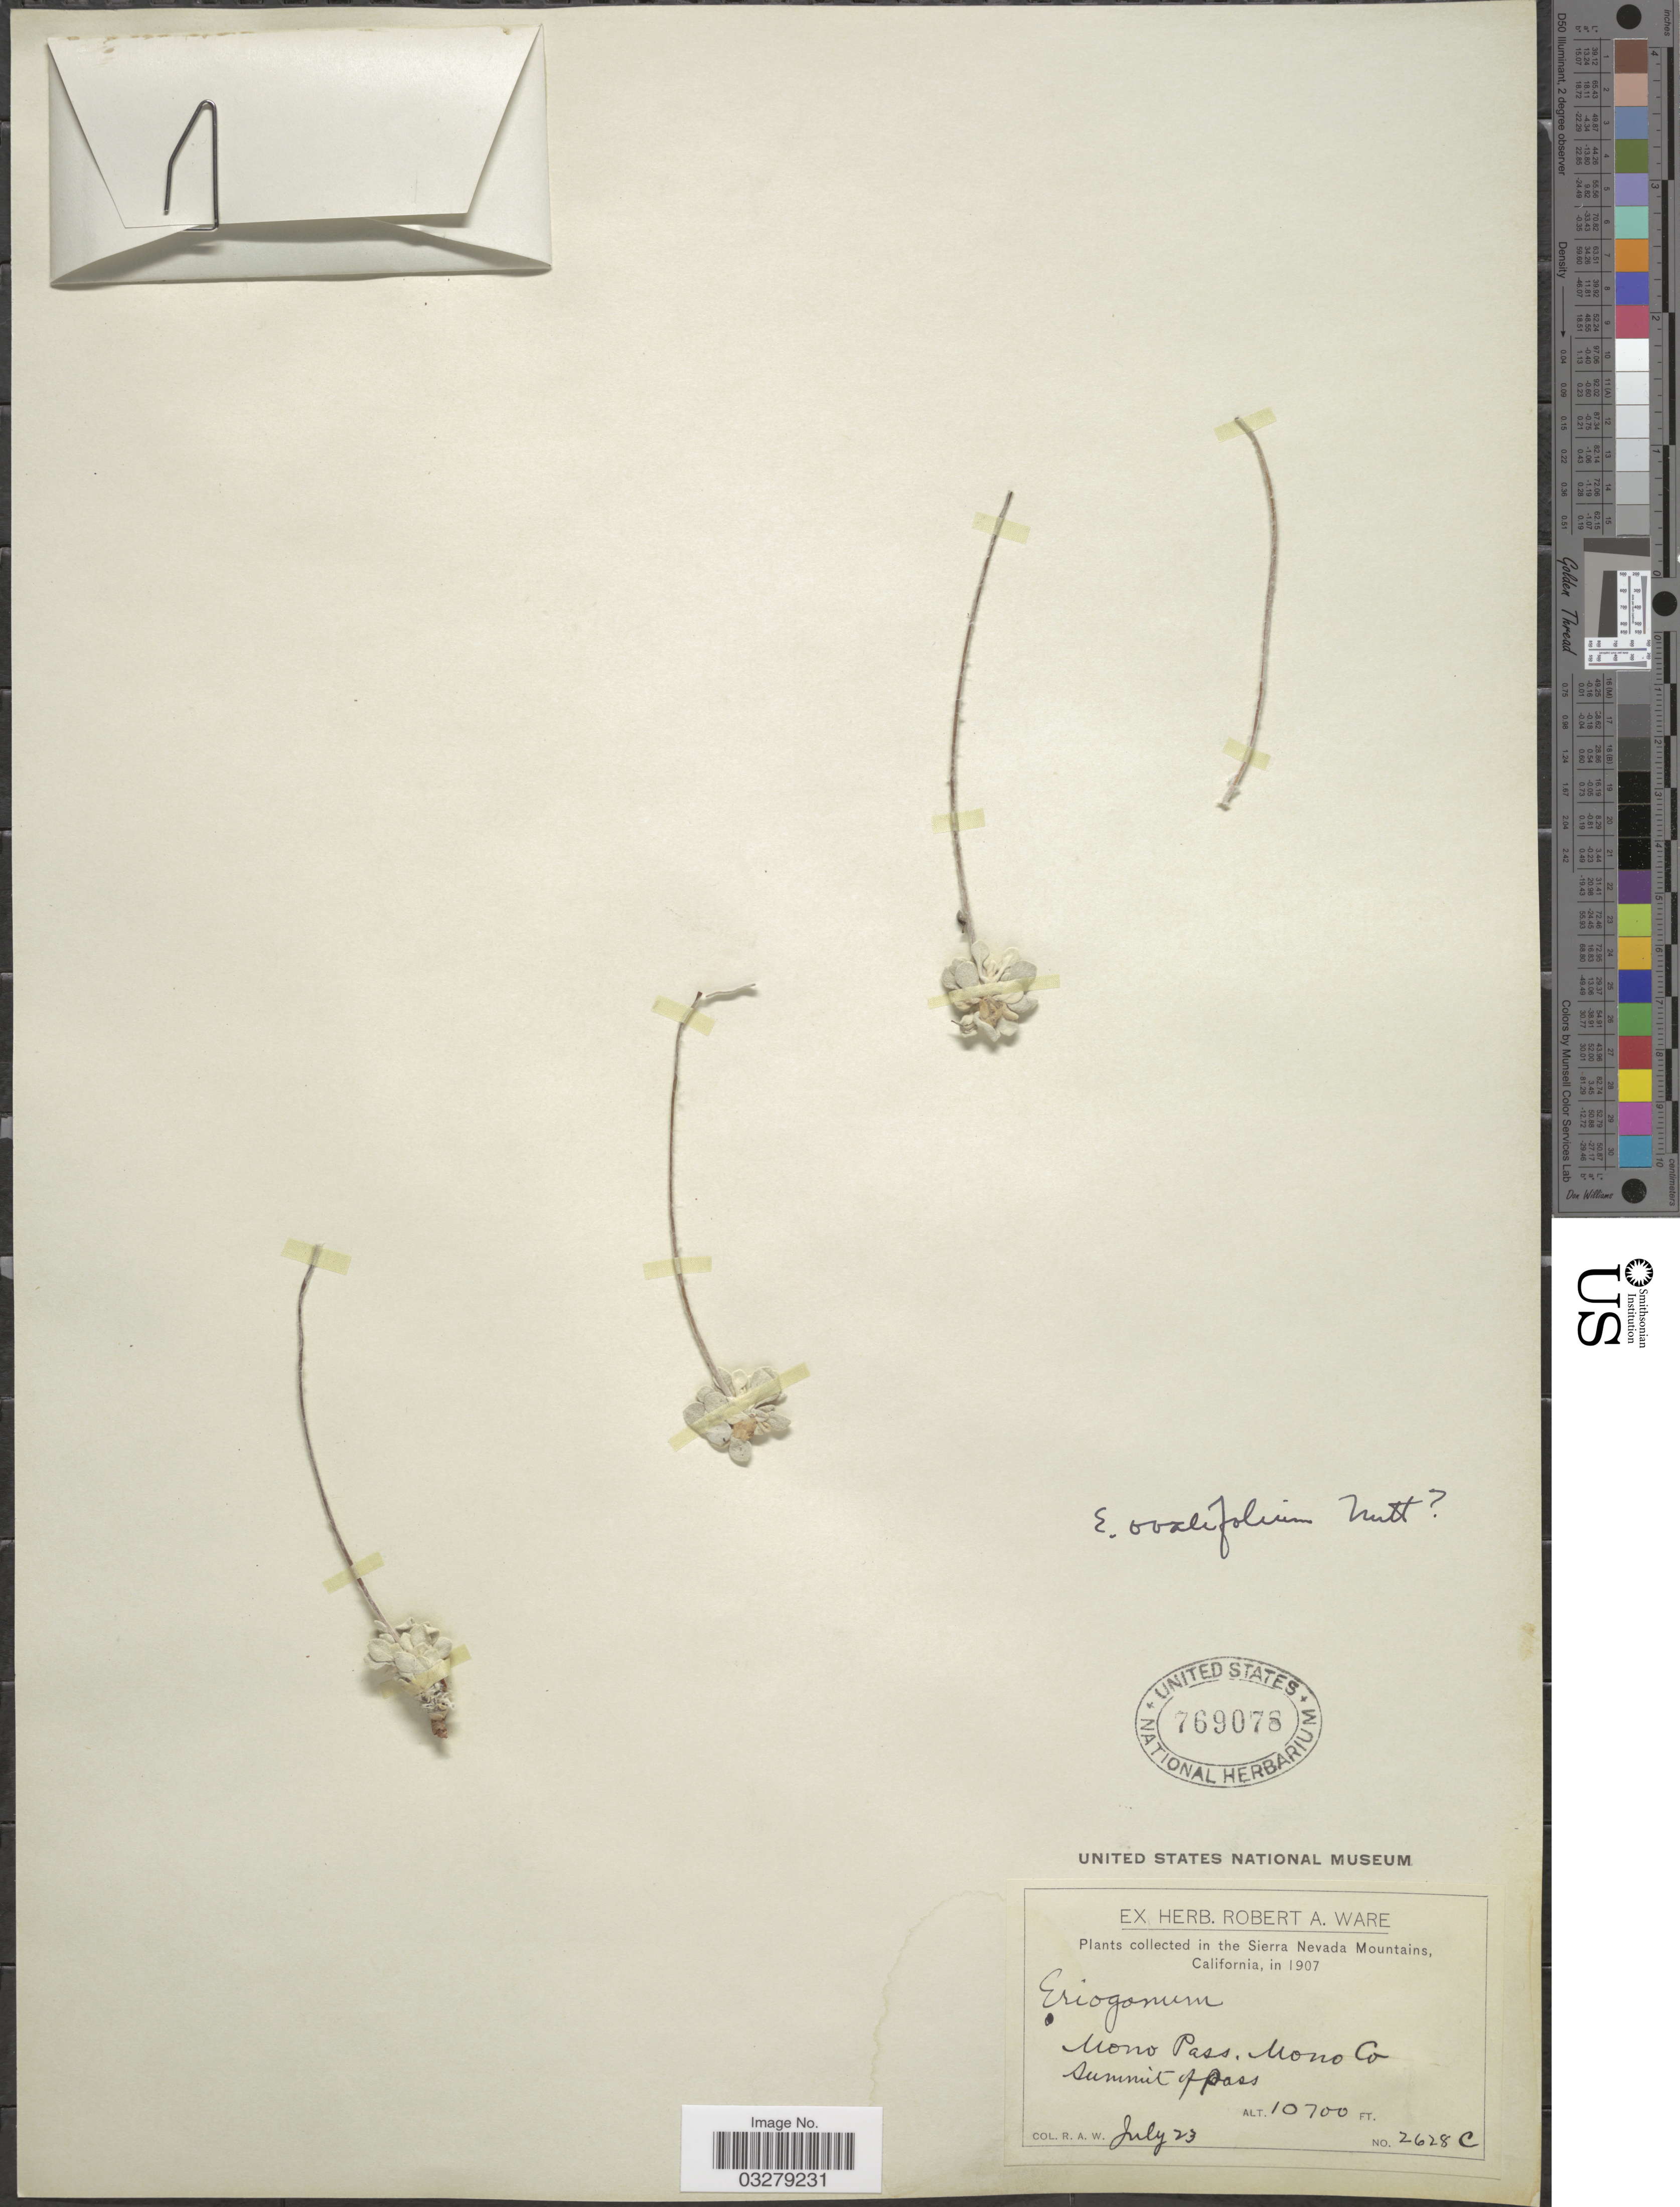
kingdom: Plantae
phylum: Tracheophyta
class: Magnoliopsida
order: Caryophyllales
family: Polygonaceae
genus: Eriogonum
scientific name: Eriogonum ovalifolium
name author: Nutt.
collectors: R. Ware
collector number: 2628C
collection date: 1907-07-23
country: United States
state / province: California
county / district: Mono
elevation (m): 3261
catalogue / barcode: US 769078